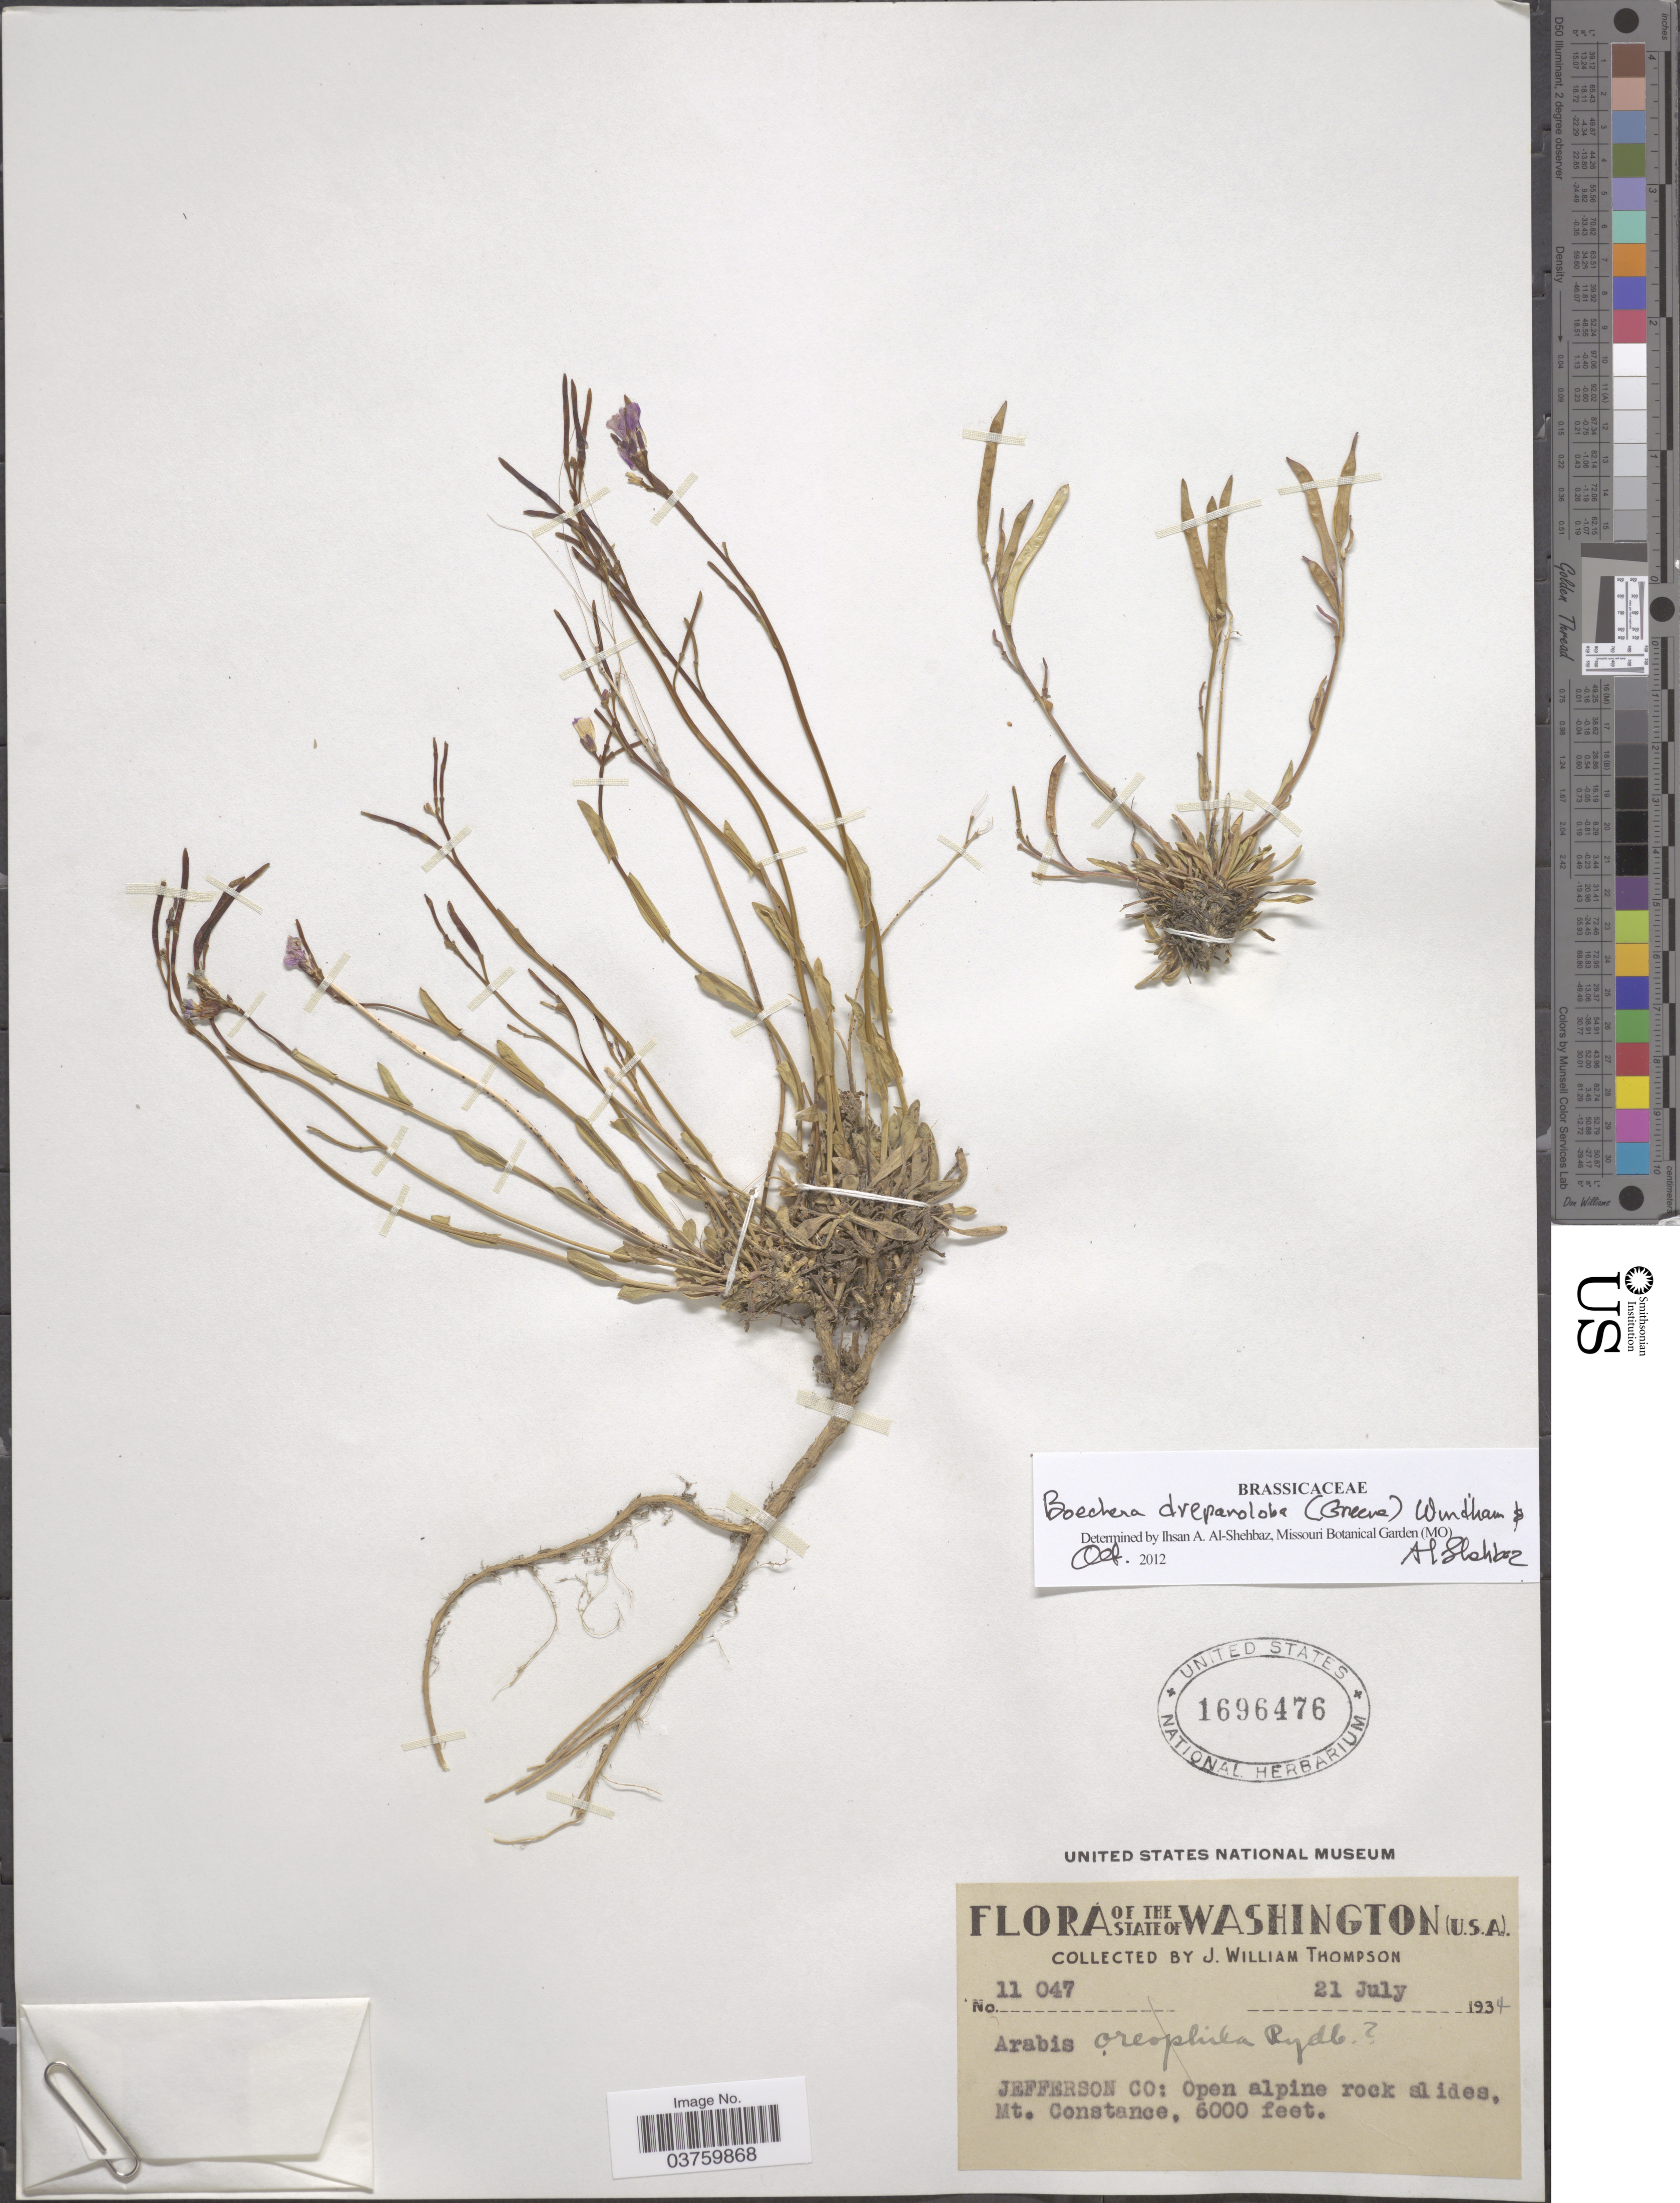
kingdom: Plantae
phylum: Tracheophyta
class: Magnoliopsida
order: Brassicales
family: Brassicaceae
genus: Boechera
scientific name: Boechera drepanoloba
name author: (Greene) Windham & Al-Shehbaz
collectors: J. W. Thompson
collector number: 11047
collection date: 1934-07-21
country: United States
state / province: Washington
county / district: Jefferson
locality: Jefferson Co: Open alpine rock slides, Mt. Constance.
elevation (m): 1829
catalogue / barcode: US 1696476